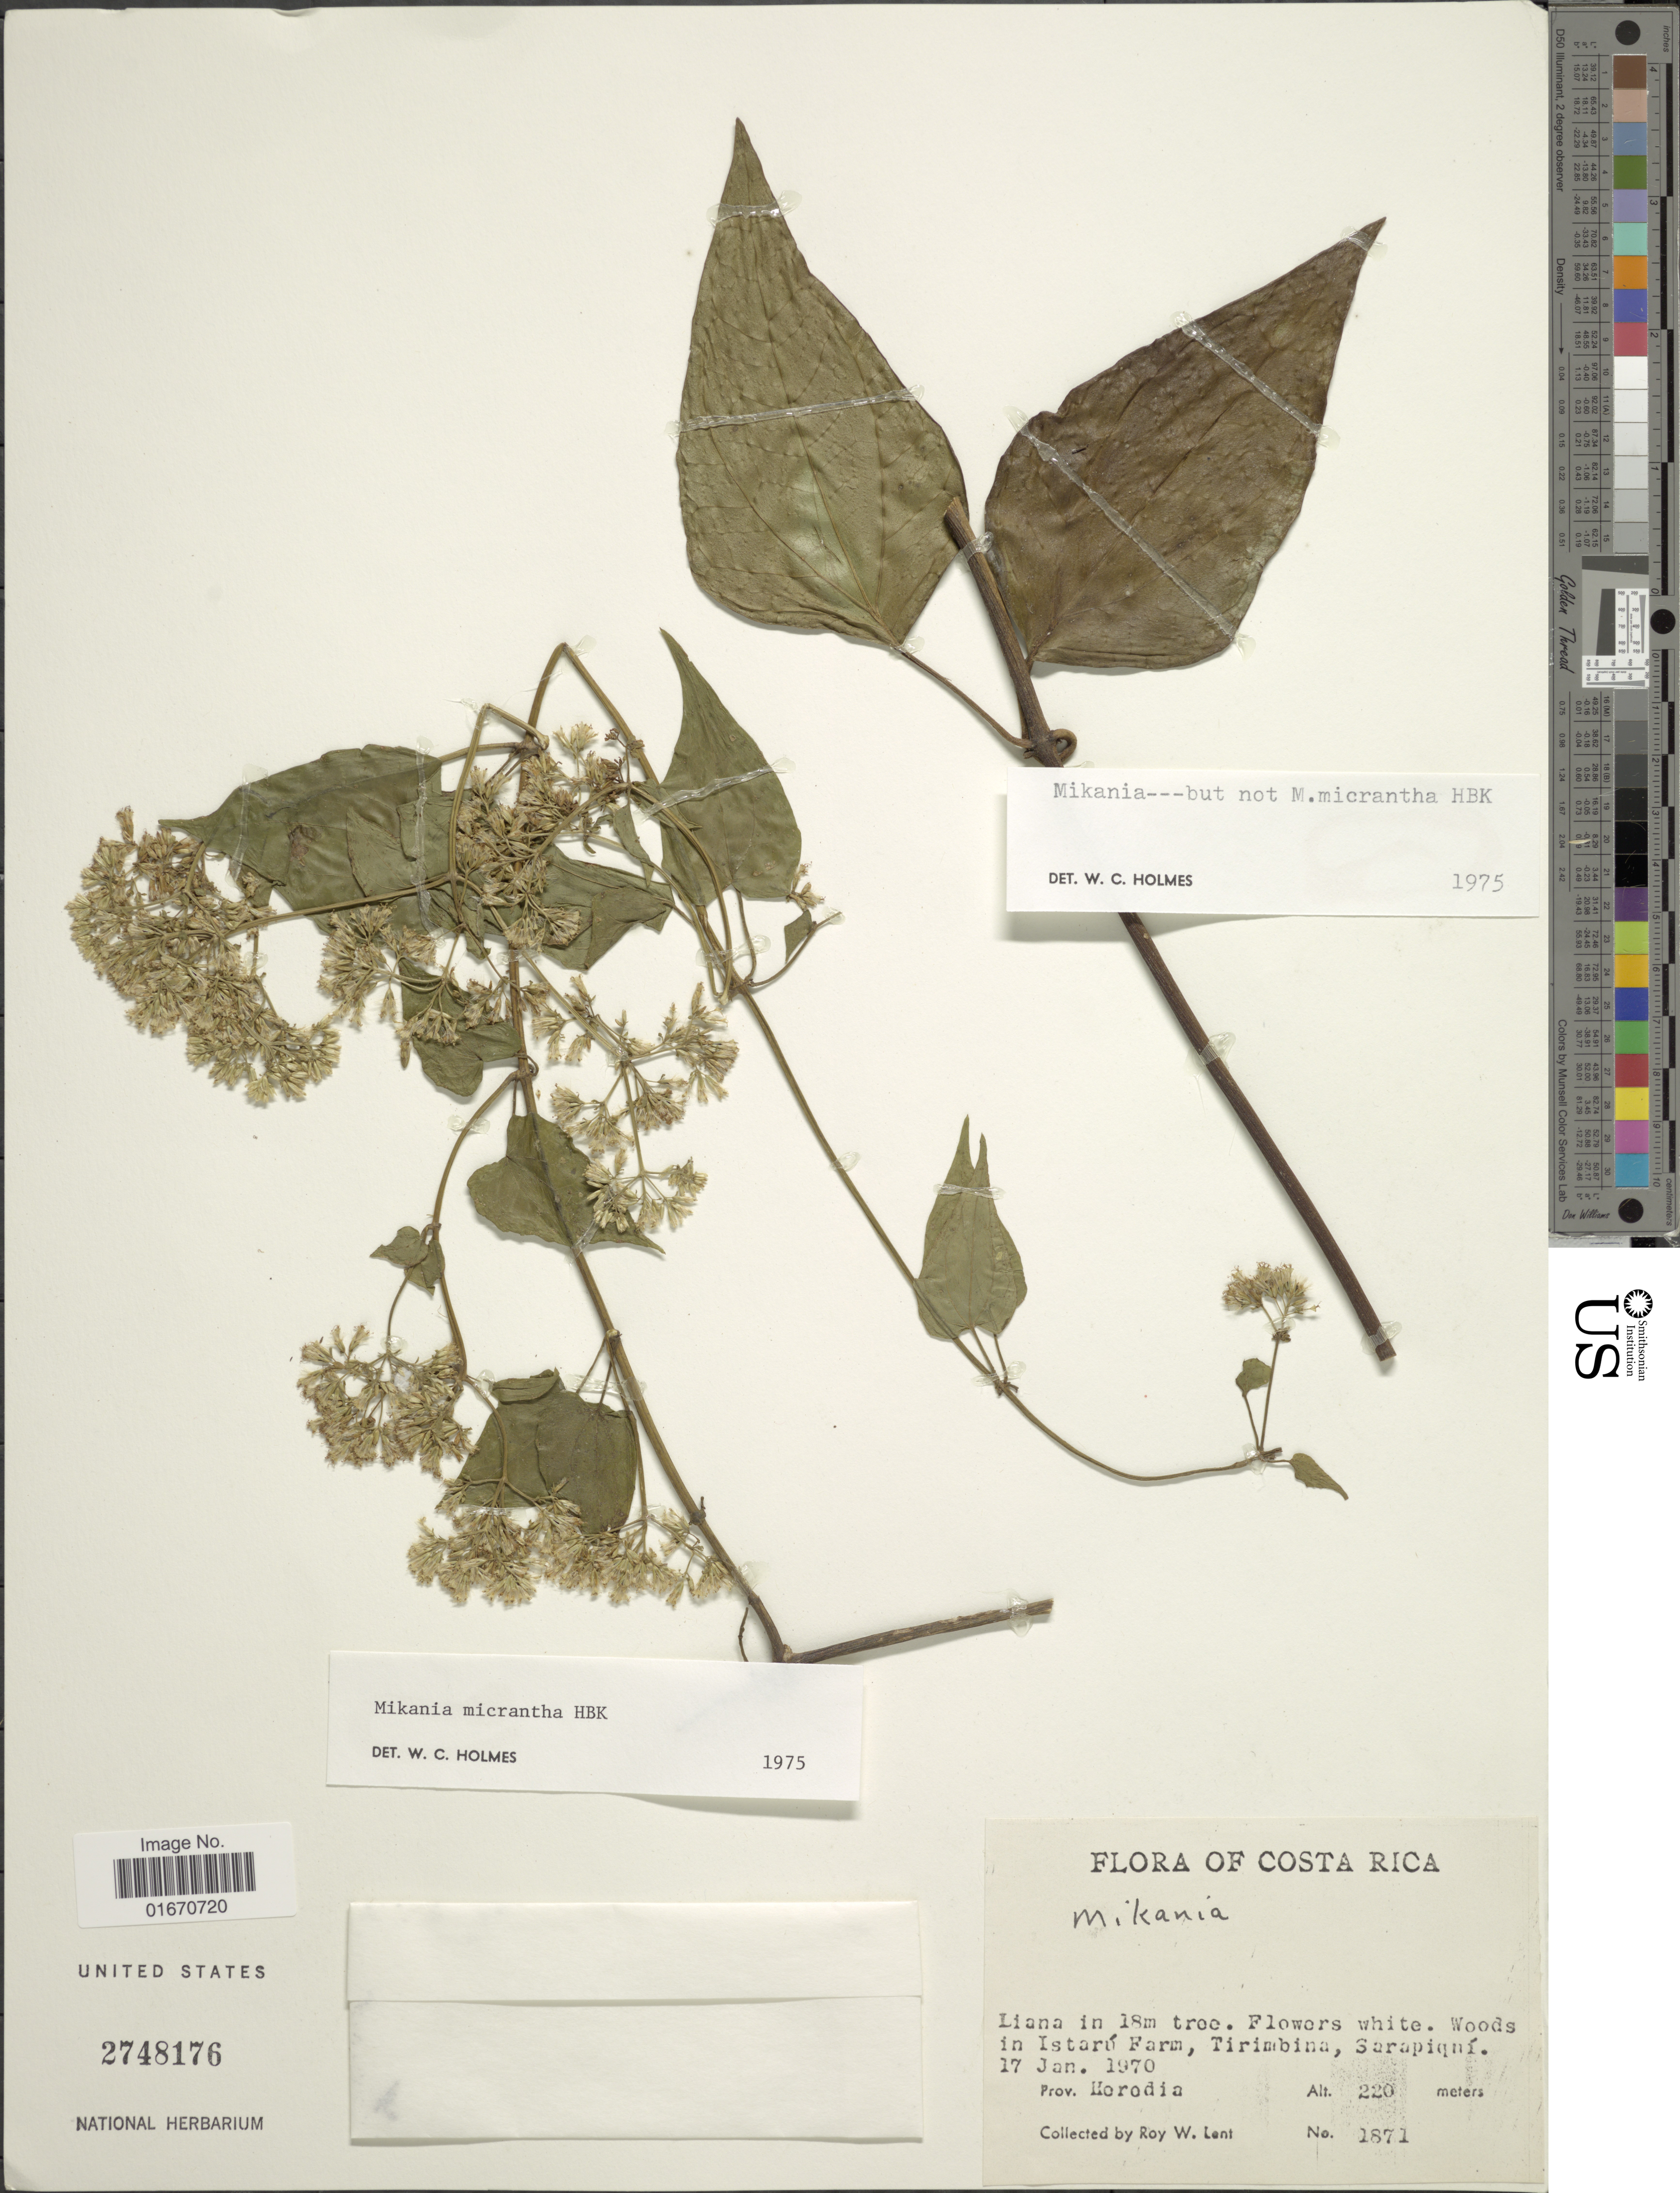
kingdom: Plantae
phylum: Tracheophyta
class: Magnoliopsida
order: Asterales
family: Asteraceae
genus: Mikania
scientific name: Mikania micrantha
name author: Kunth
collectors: R. W. Lent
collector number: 2871*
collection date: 1970-01-17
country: Costa Rica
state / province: Heredia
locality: Istaro Farm, Tirimbina, Sarapiqui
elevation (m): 220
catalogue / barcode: US 2748176